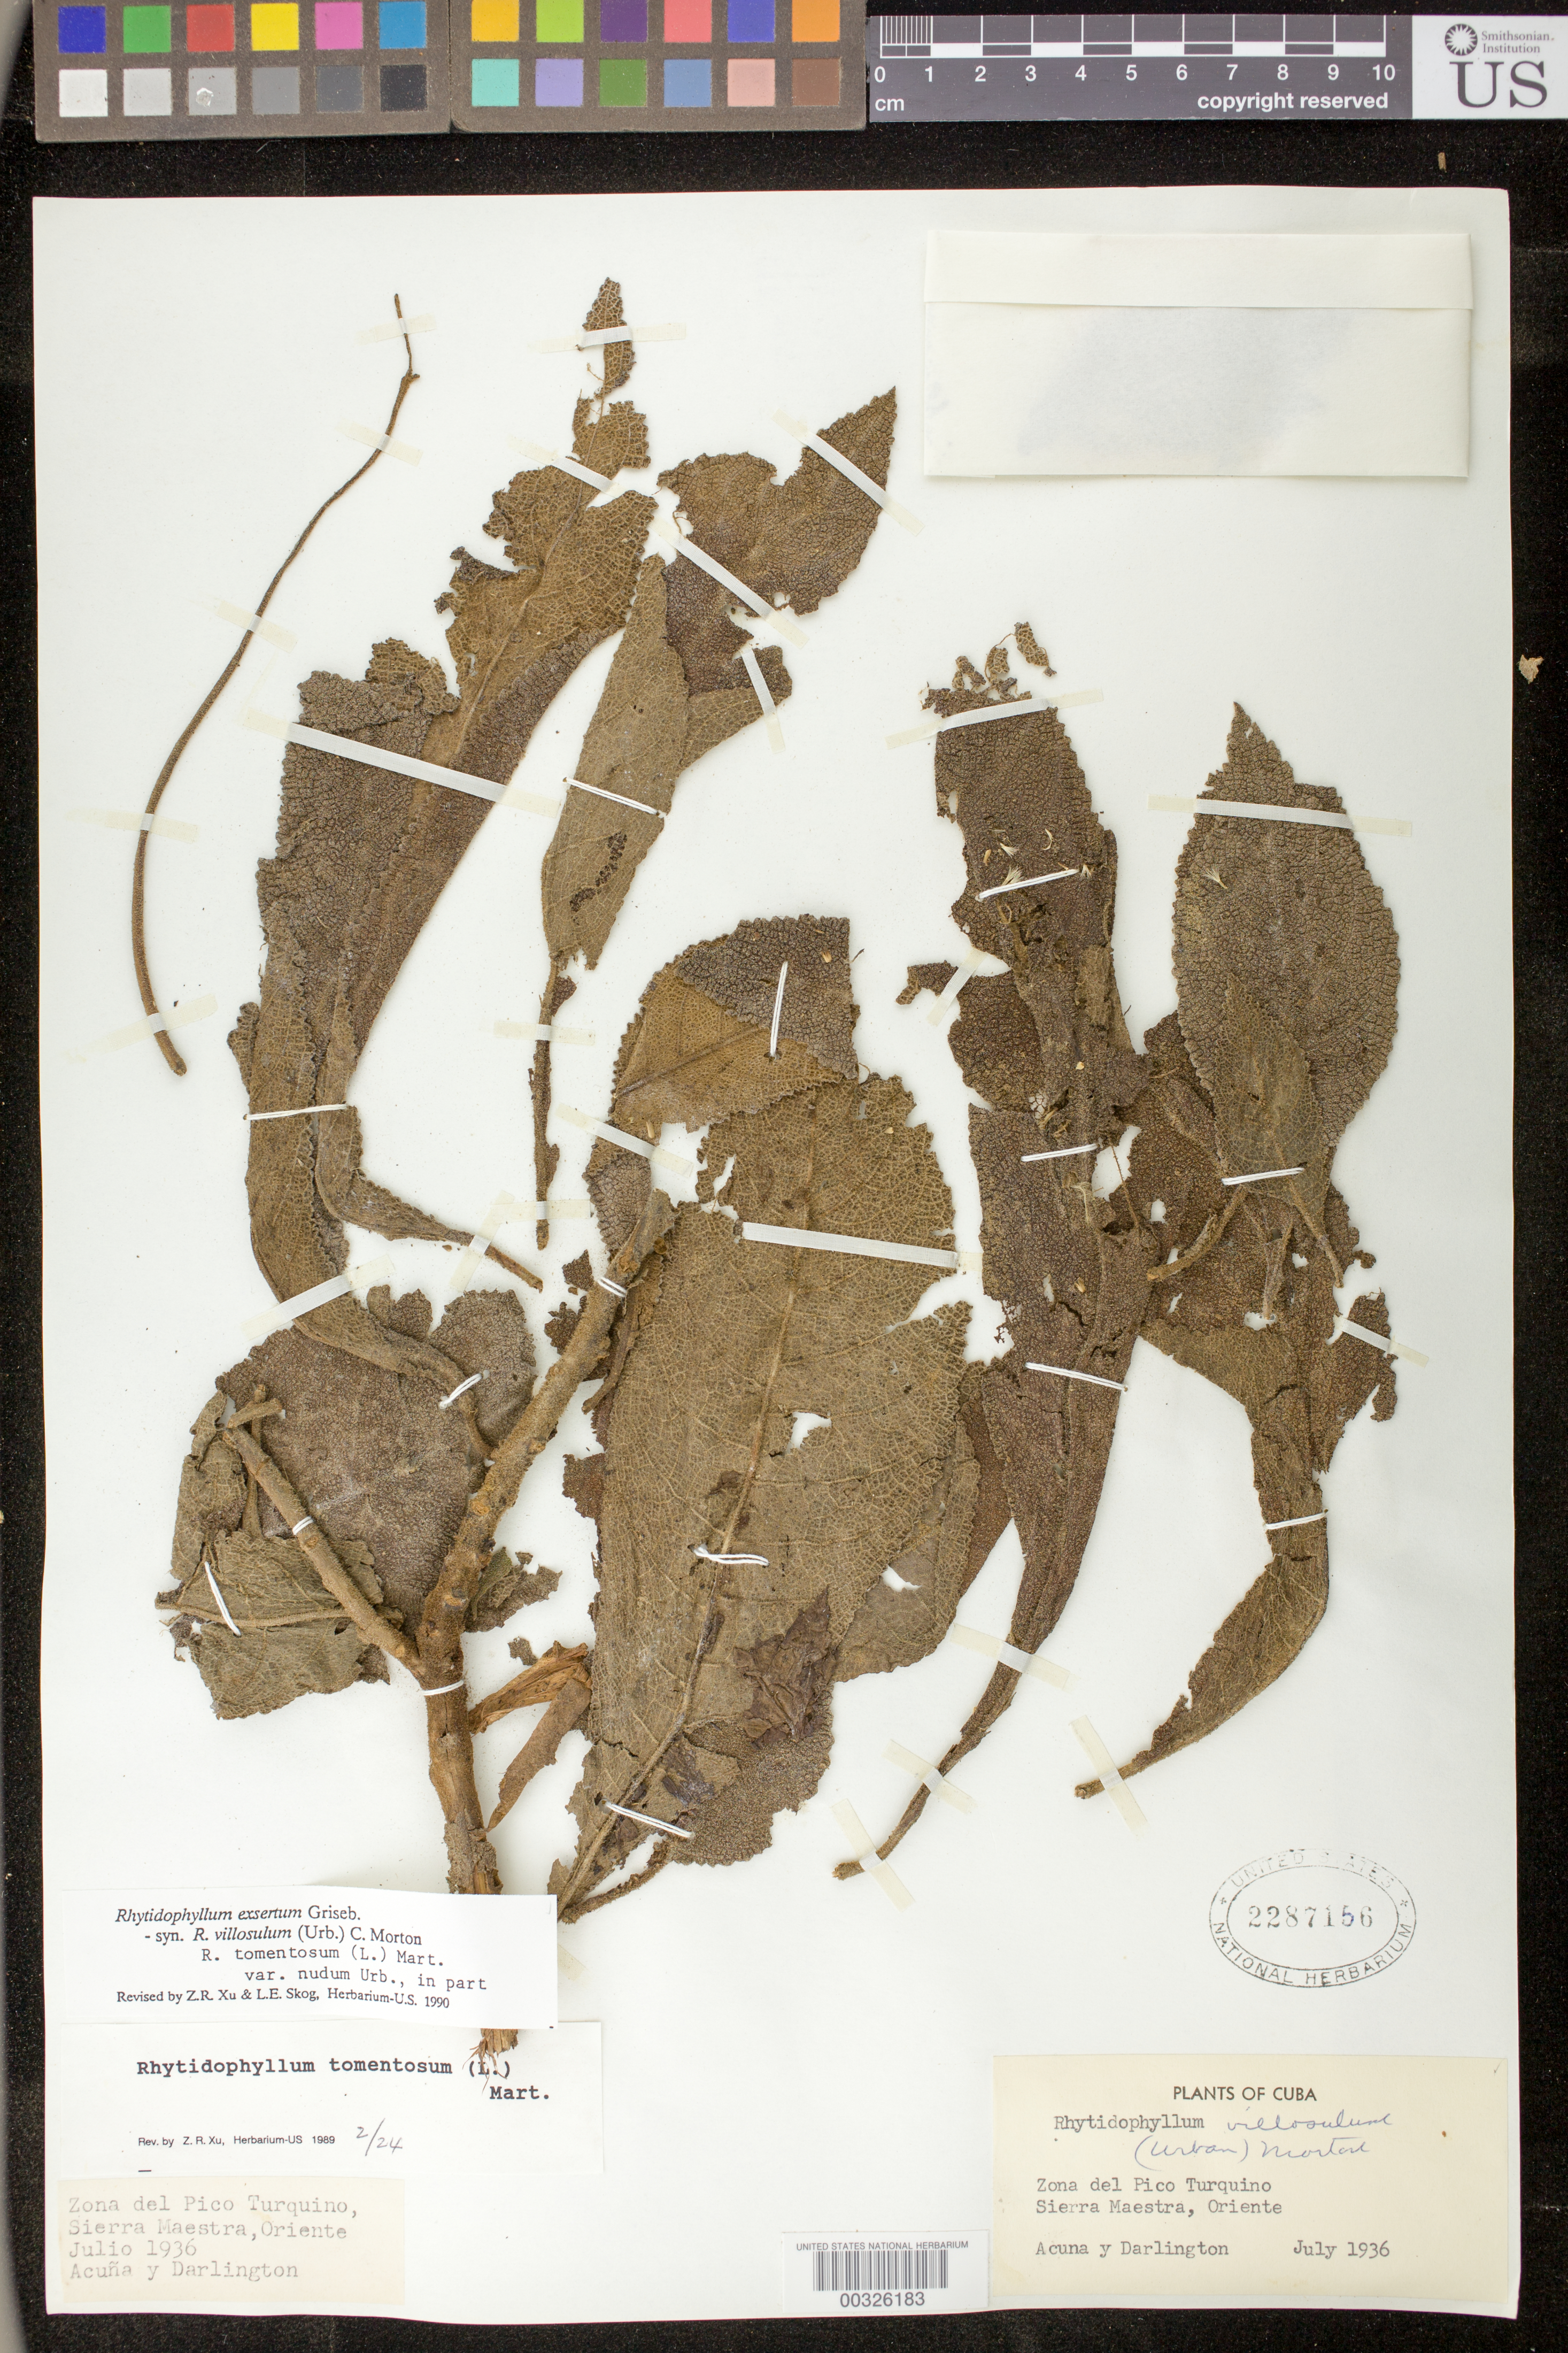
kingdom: Plantae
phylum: Tracheophyta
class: Magnoliopsida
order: Lamiales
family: Gesneriaceae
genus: Rhytidophyllum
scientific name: Rhytidophyllum exsertum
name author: Griseb.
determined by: Skog, Laurence E.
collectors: J. Acuña & J. Darlington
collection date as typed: Jul 1936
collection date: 1936-07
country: Cuba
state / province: Oriente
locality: Zona del Pico Turquino, Sierra Maestra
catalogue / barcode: US 2287156